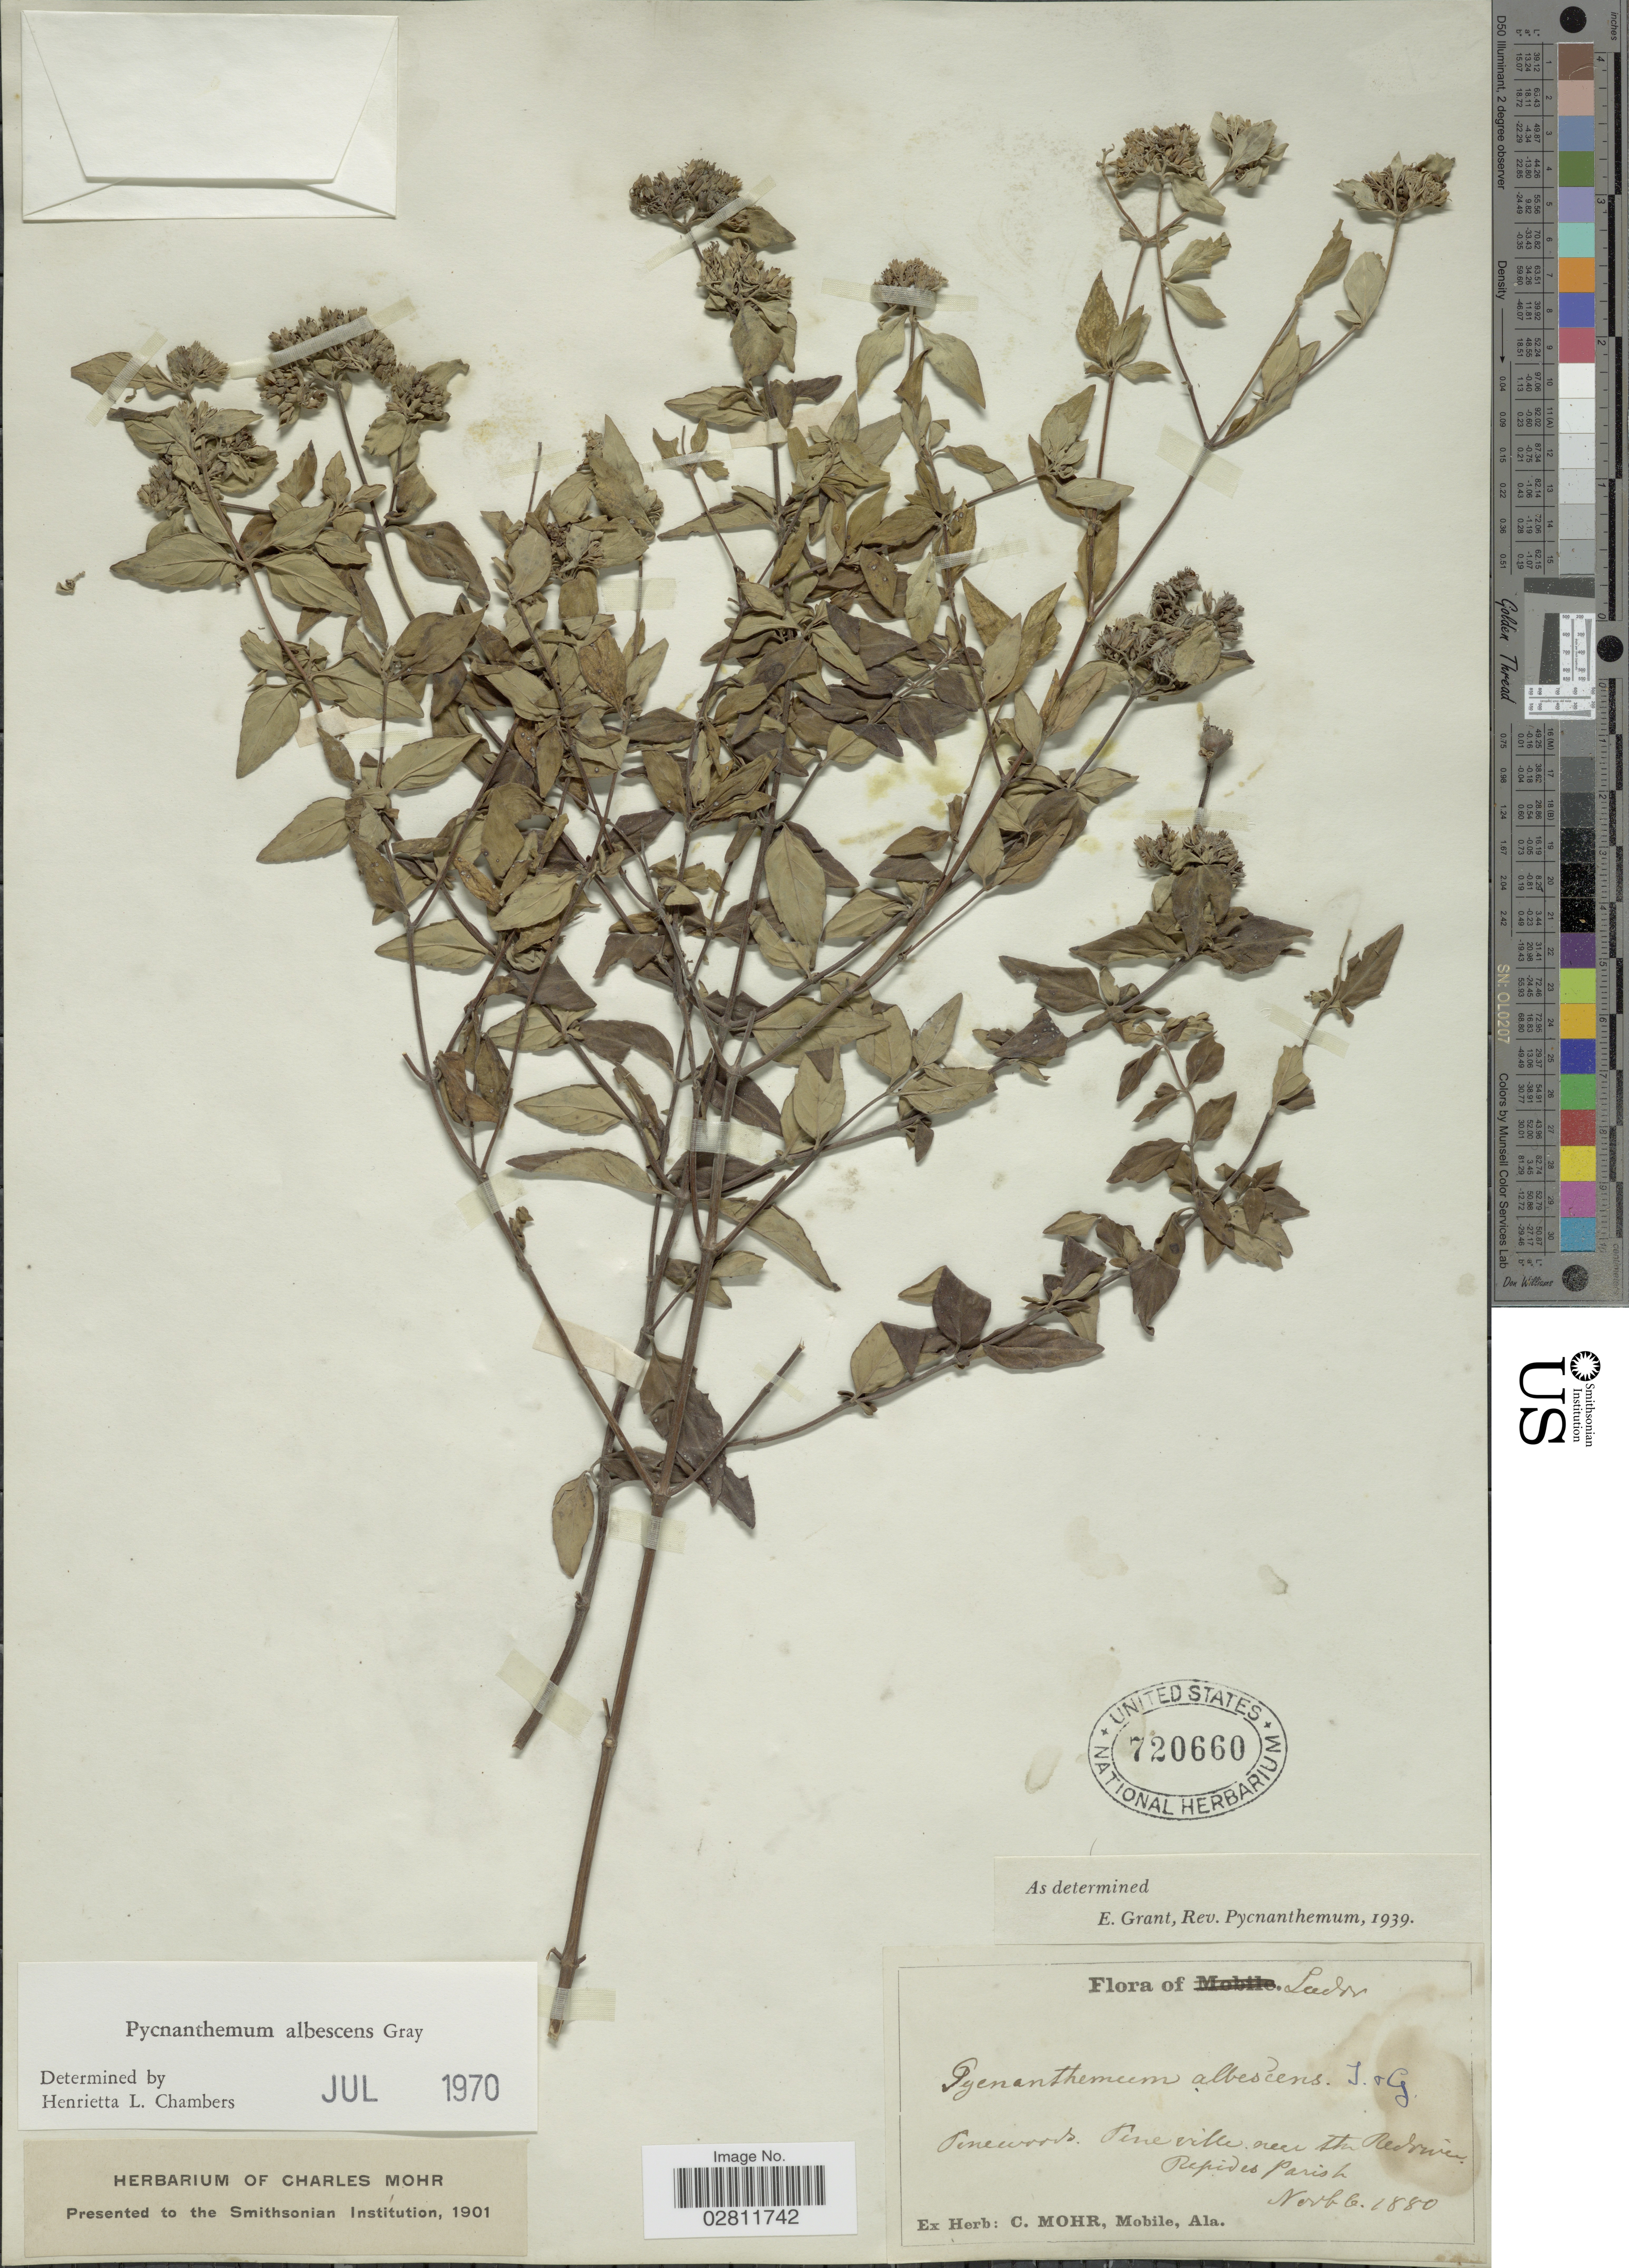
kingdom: Plantae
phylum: Tracheophyta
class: Magnoliopsida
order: Lamiales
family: Lamiaceae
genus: Pycnanthemum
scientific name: Pycnanthemum albescens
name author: Torr. & A. Gray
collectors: Mohr, C. T. (herbarium)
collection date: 1880-11-06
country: United States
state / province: Louisiana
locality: Ludov. Pine ville near the Redriver. Rapides Parish.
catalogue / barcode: US 720660